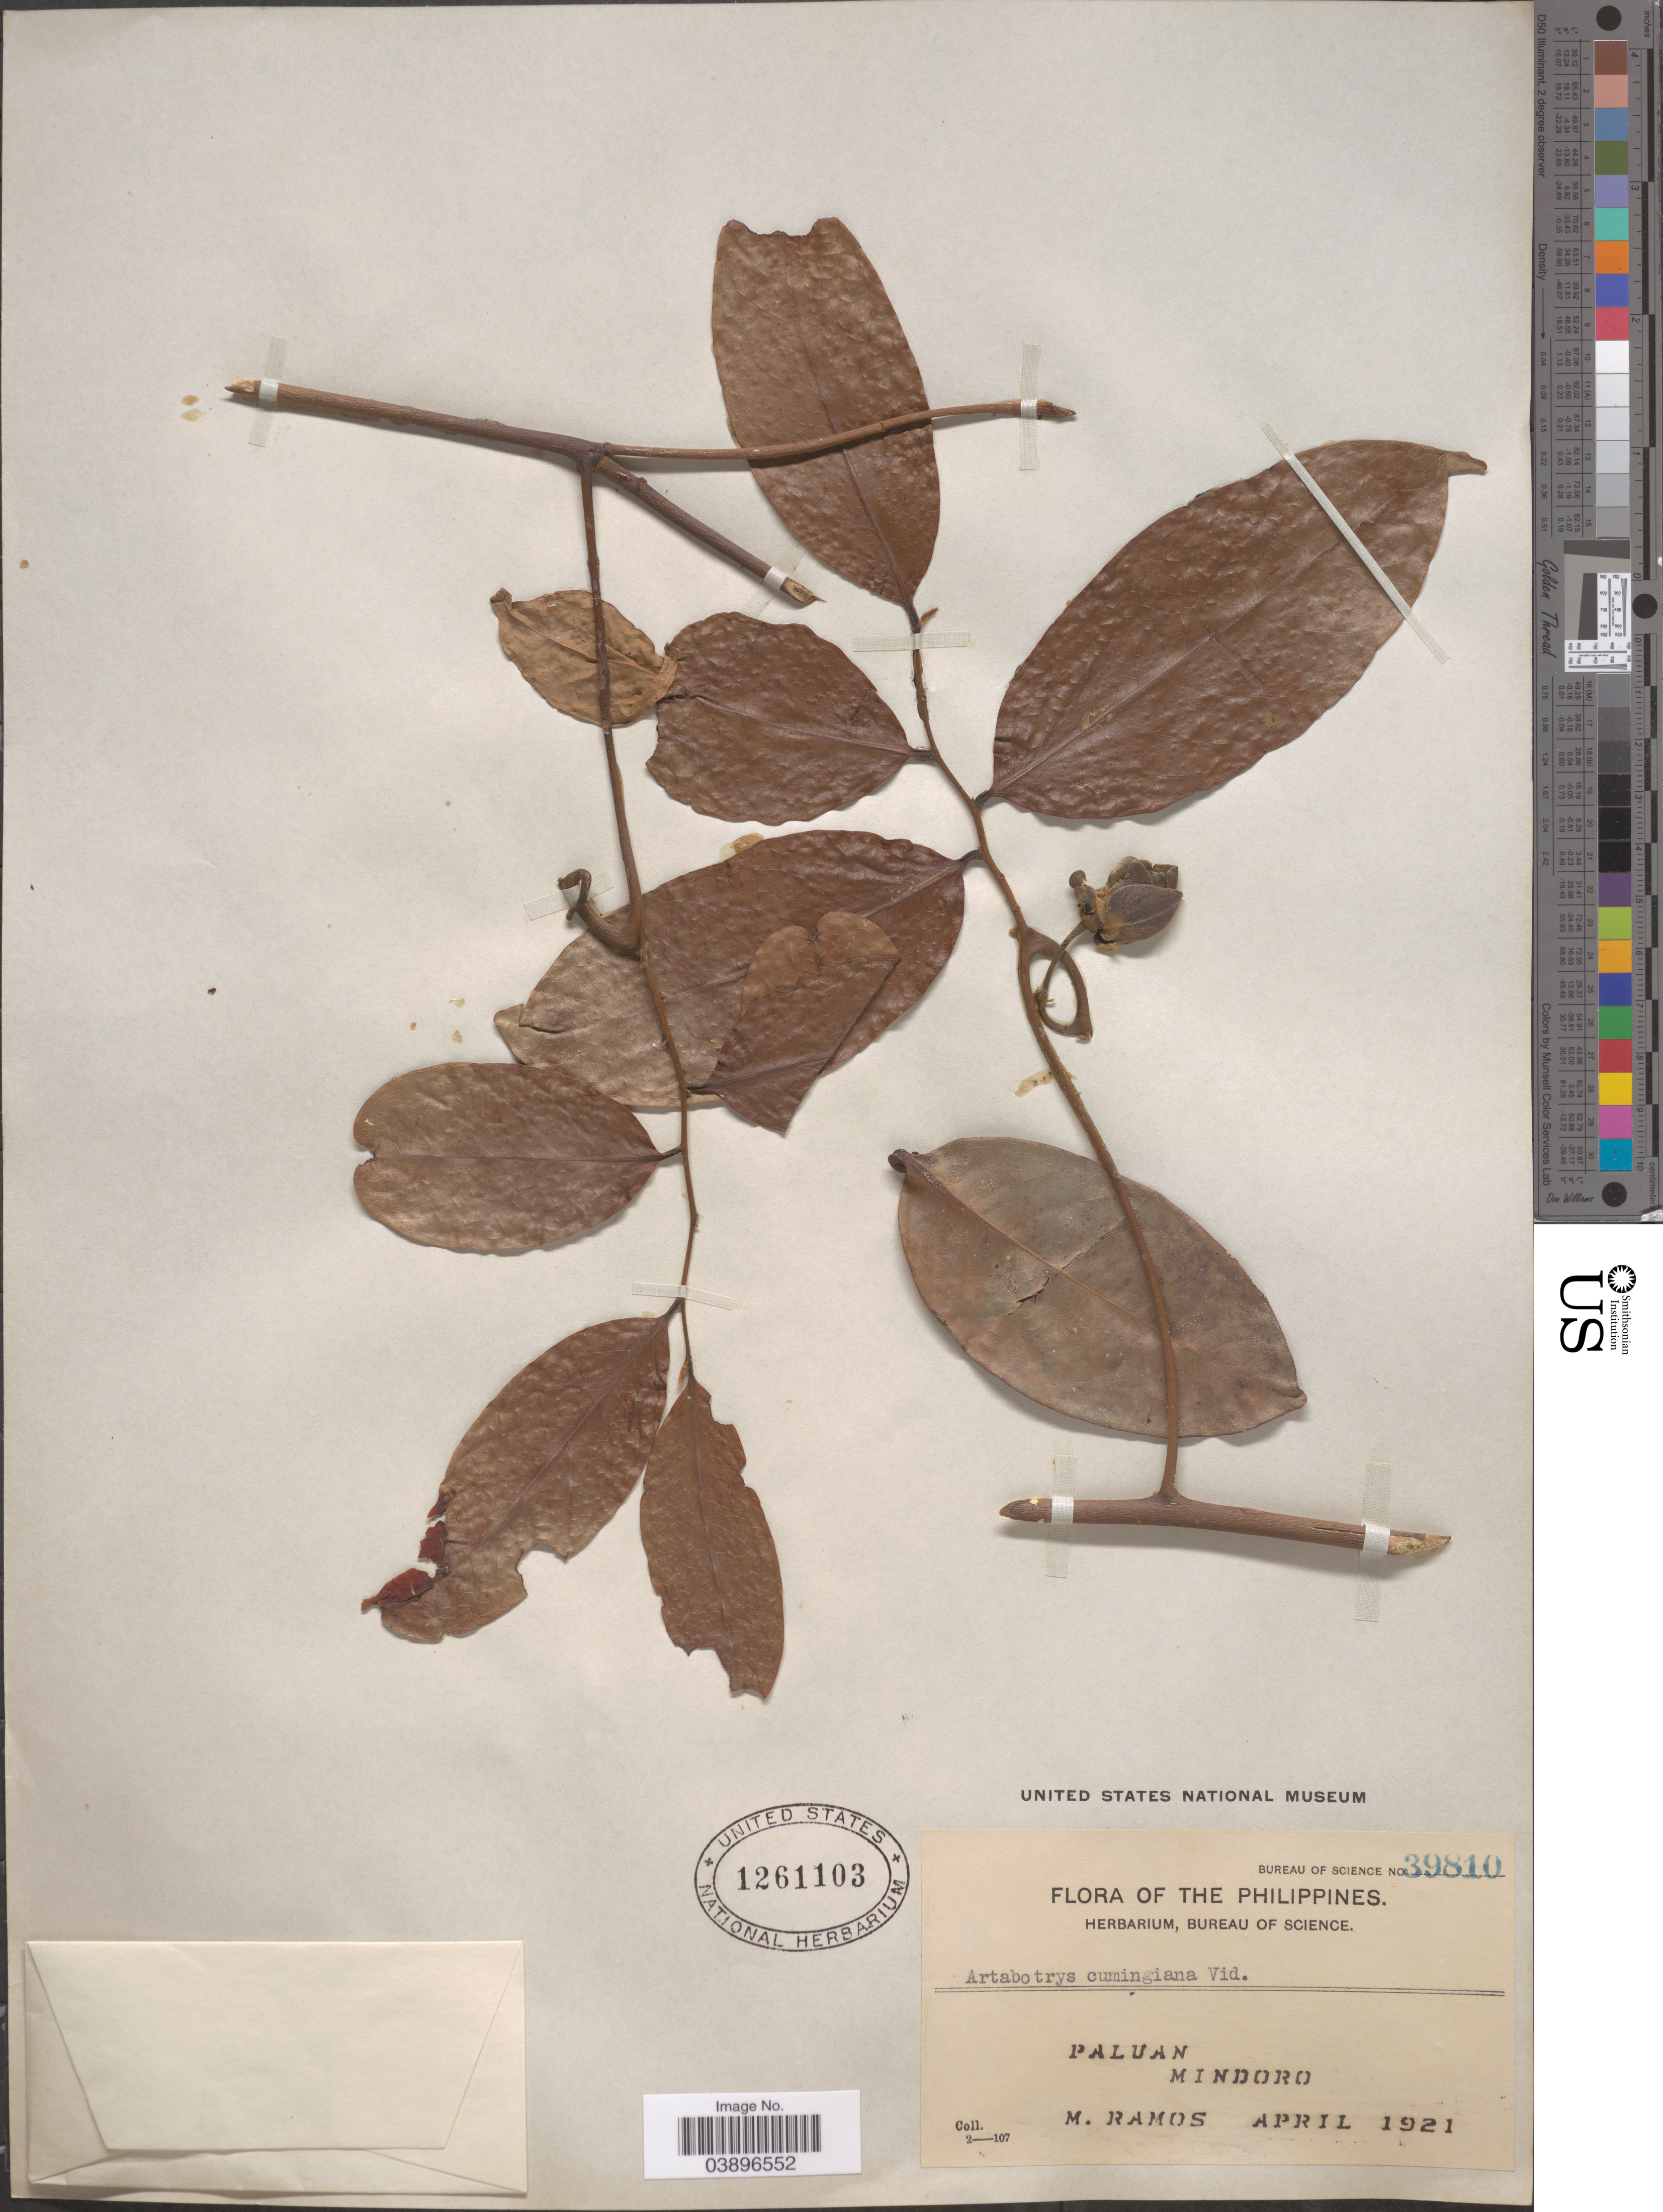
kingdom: Plantae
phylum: Tracheophyta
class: Magnoliopsida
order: Magnoliales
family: Annonaceae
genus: Artabotrys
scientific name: Artabotrys cumingianus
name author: S. Vidal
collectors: M. Ramos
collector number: Bureau of Science 39810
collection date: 1921-04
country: Philippines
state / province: Mimaropa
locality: Paluan, Mindoro.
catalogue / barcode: US 1261103